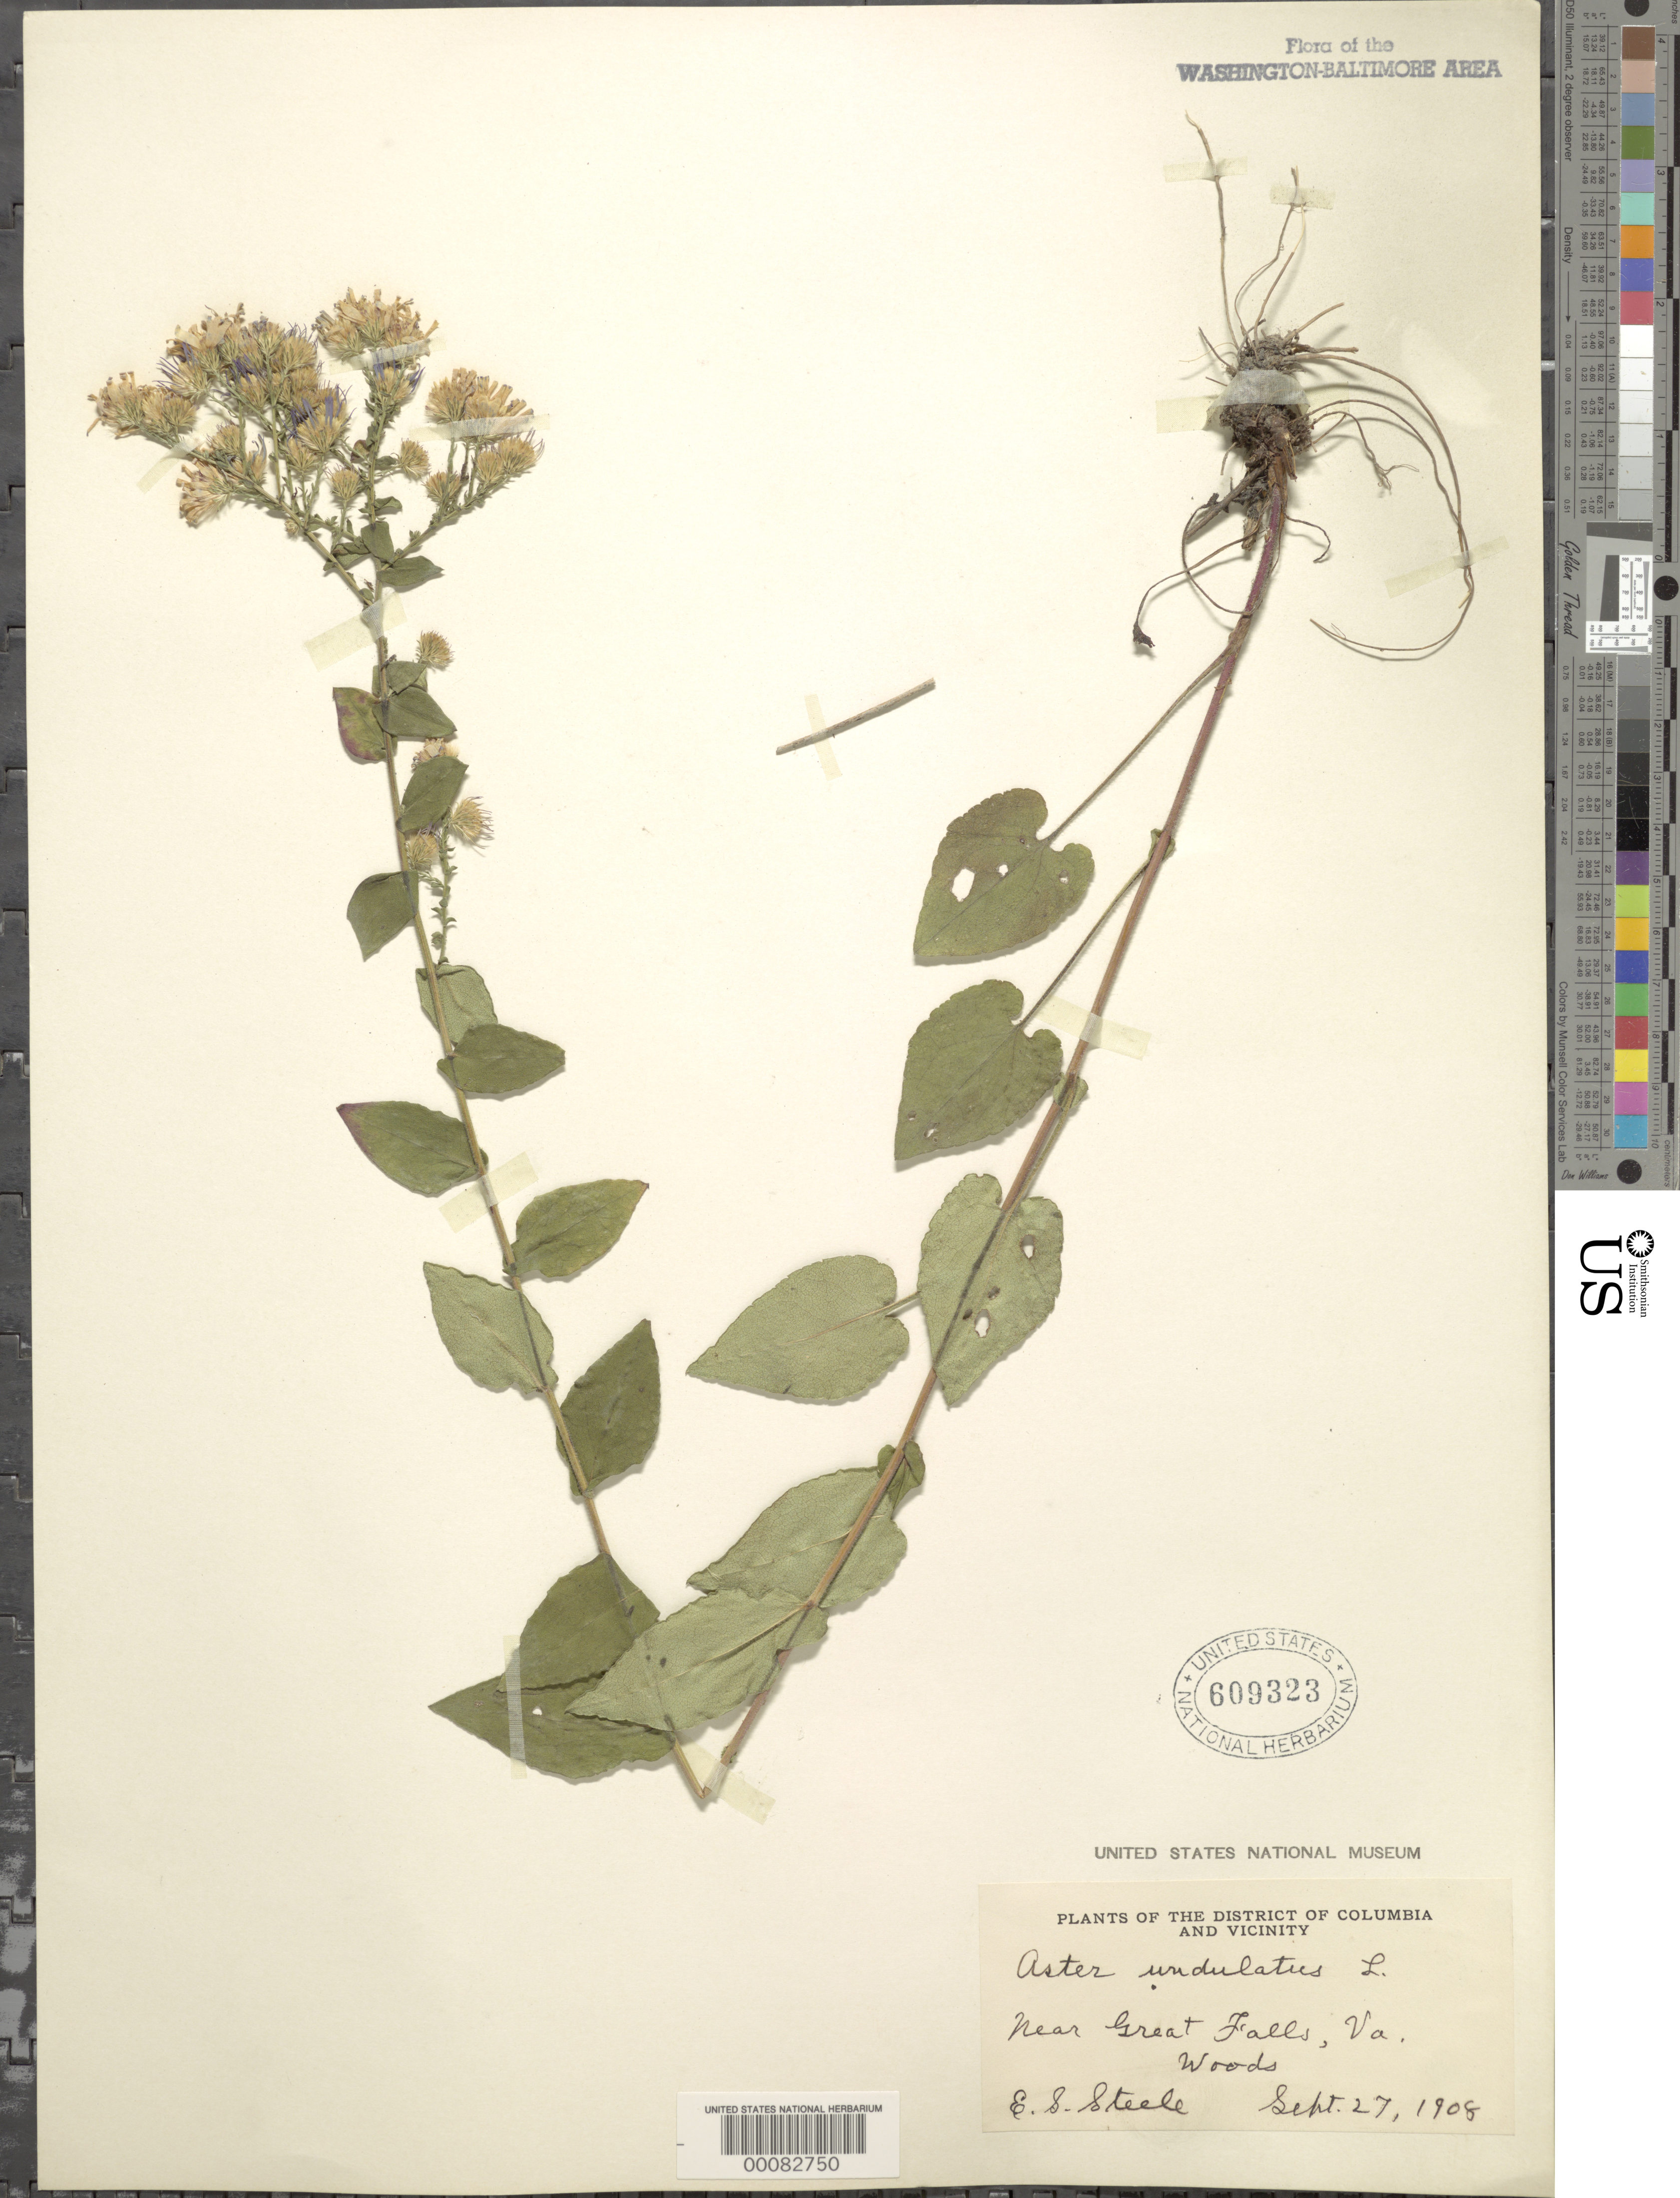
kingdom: Plantae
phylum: Tracheophyta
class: Magnoliopsida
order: Asterales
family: Asteraceae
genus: Symphyotrichum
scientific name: Symphyotrichum undulatum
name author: (L.) G.L. Nesom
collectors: E. Steele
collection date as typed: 27 Sep 1908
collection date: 1908-09-27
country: United States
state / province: Virginia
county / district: Fairfax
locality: Near Great Falls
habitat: Woods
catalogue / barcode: US 609323